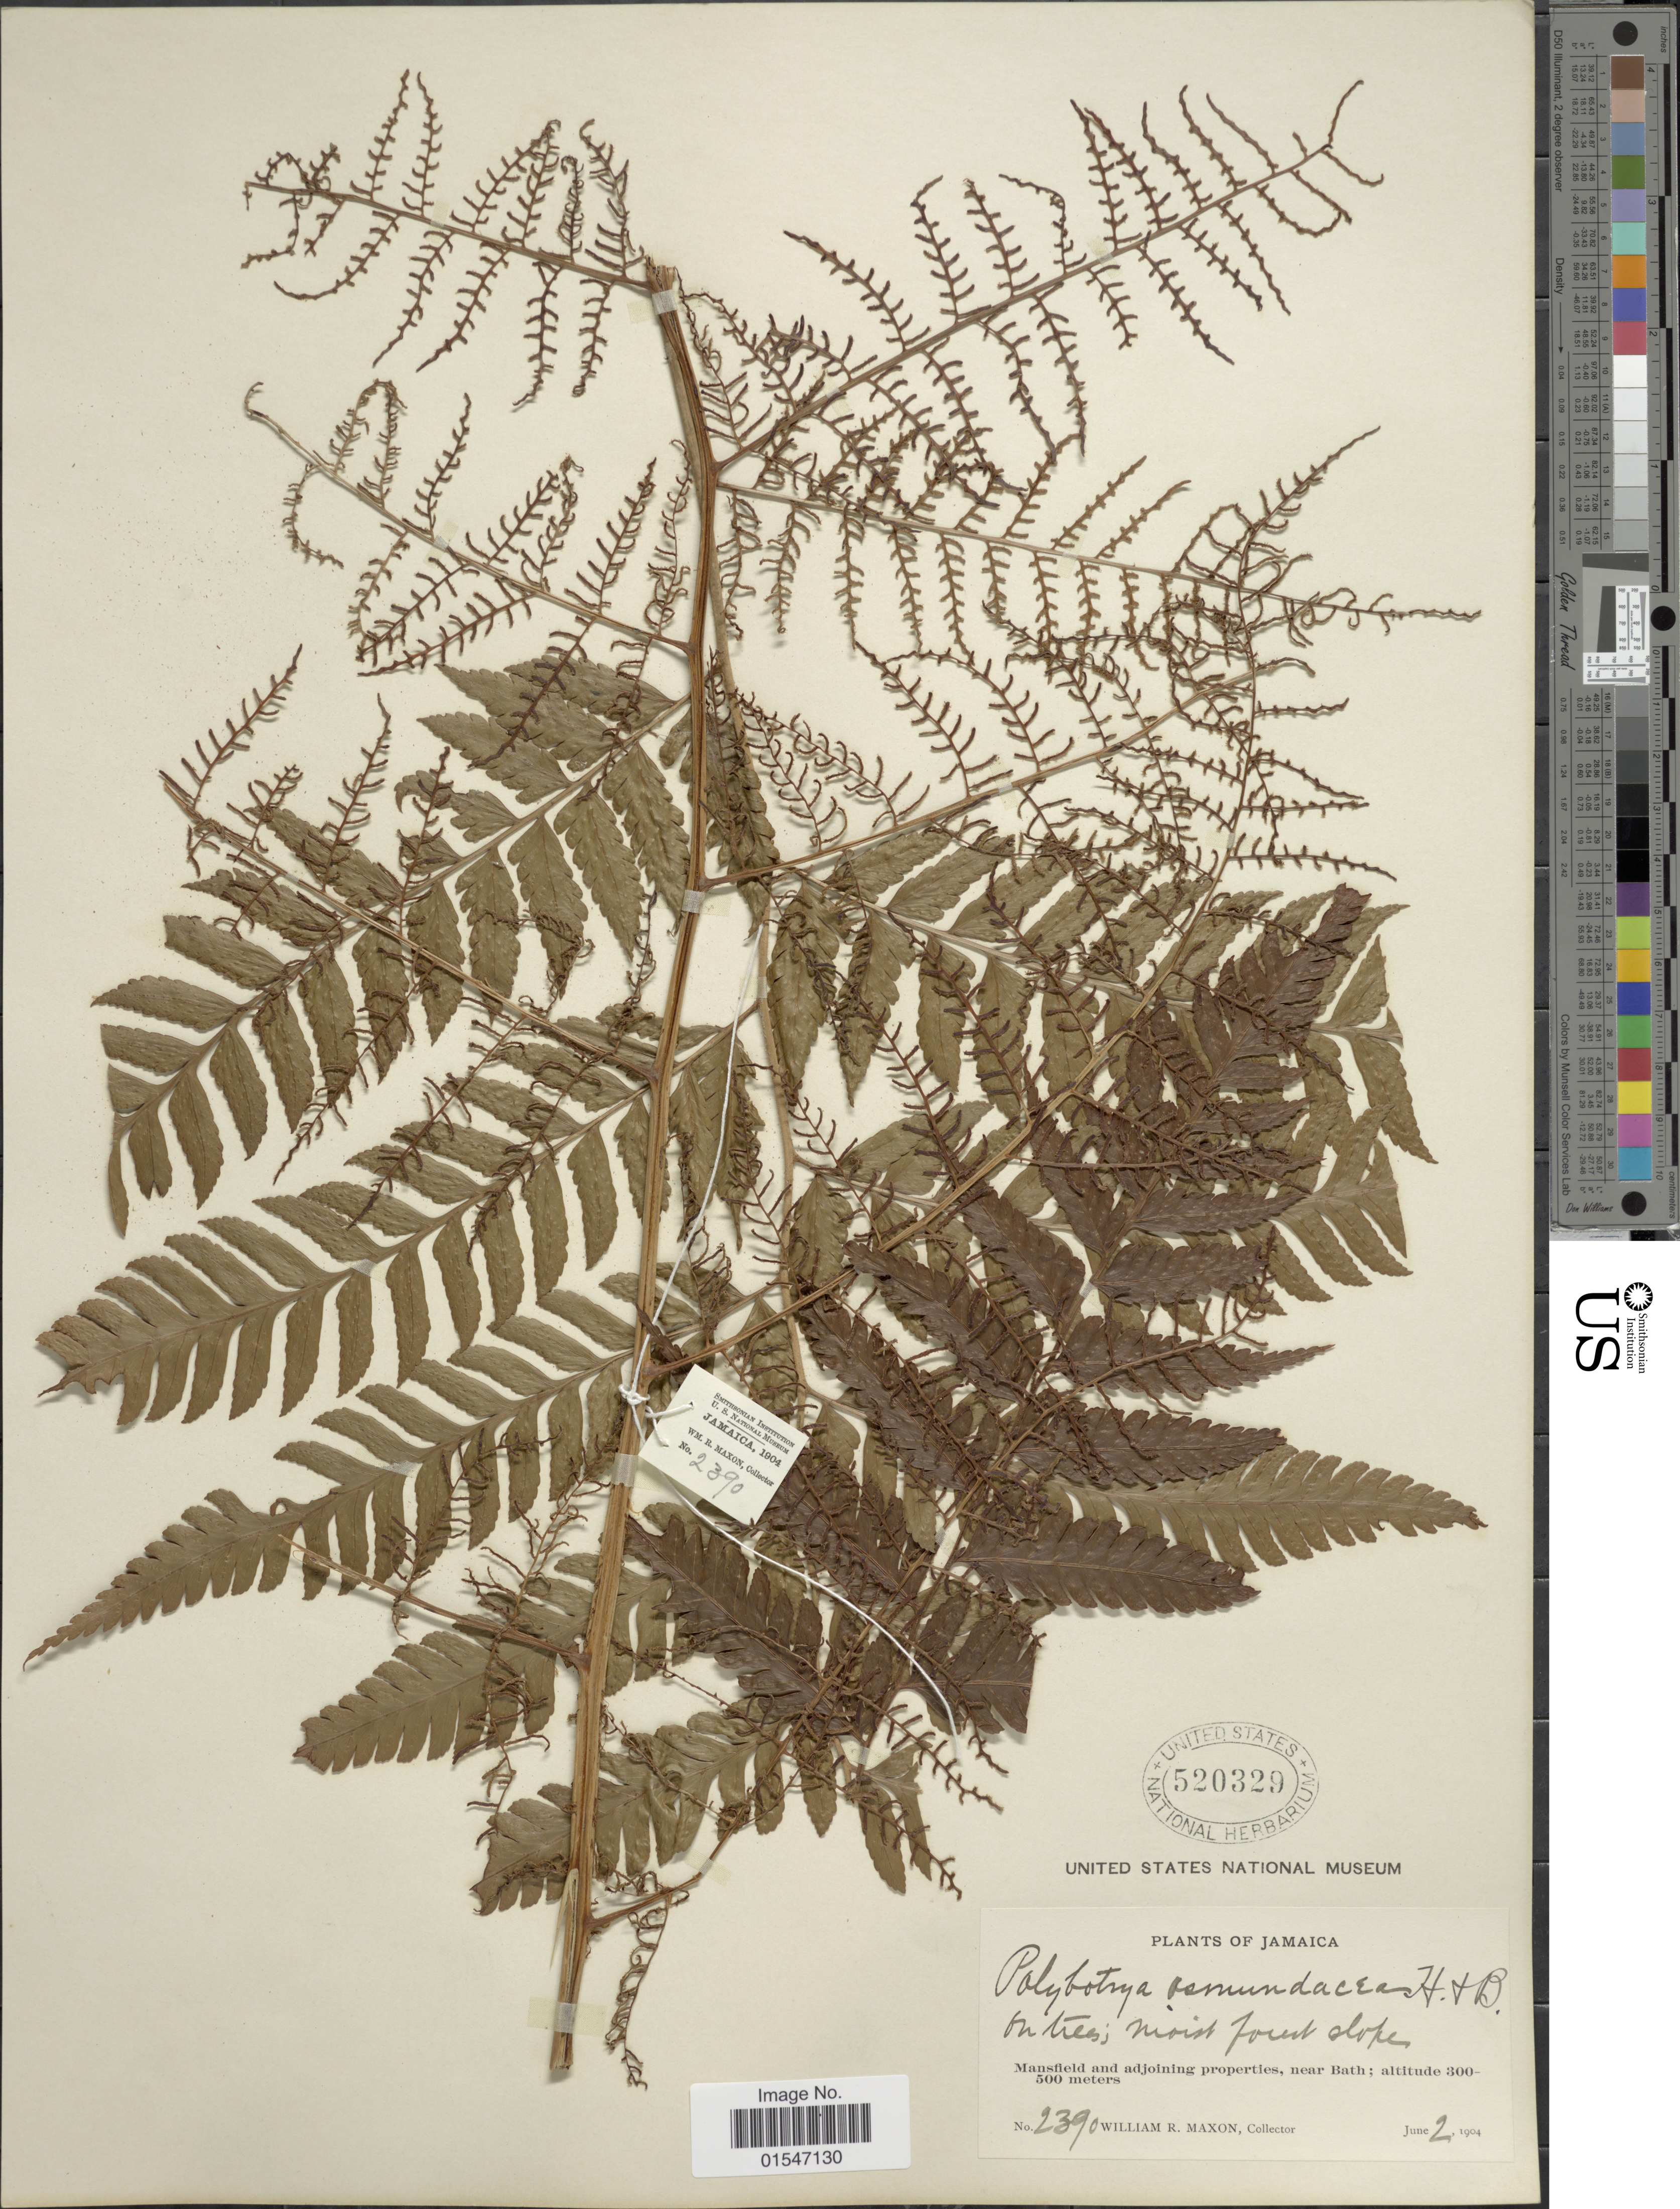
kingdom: Plantae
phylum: Tracheophyta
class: Polypodiopsida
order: Polypodiales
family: Dryopteridaceae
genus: Polybotrya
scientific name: Polybotrya osmundacea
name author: Humb. & Bonpl. ex Willd.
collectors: W. R. Maxon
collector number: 2390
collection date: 1904-06-02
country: Jamaica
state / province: Saint Thomas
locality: Jamaica, Mansfield and adjoining properties, near Bath.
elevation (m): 300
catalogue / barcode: US 520329